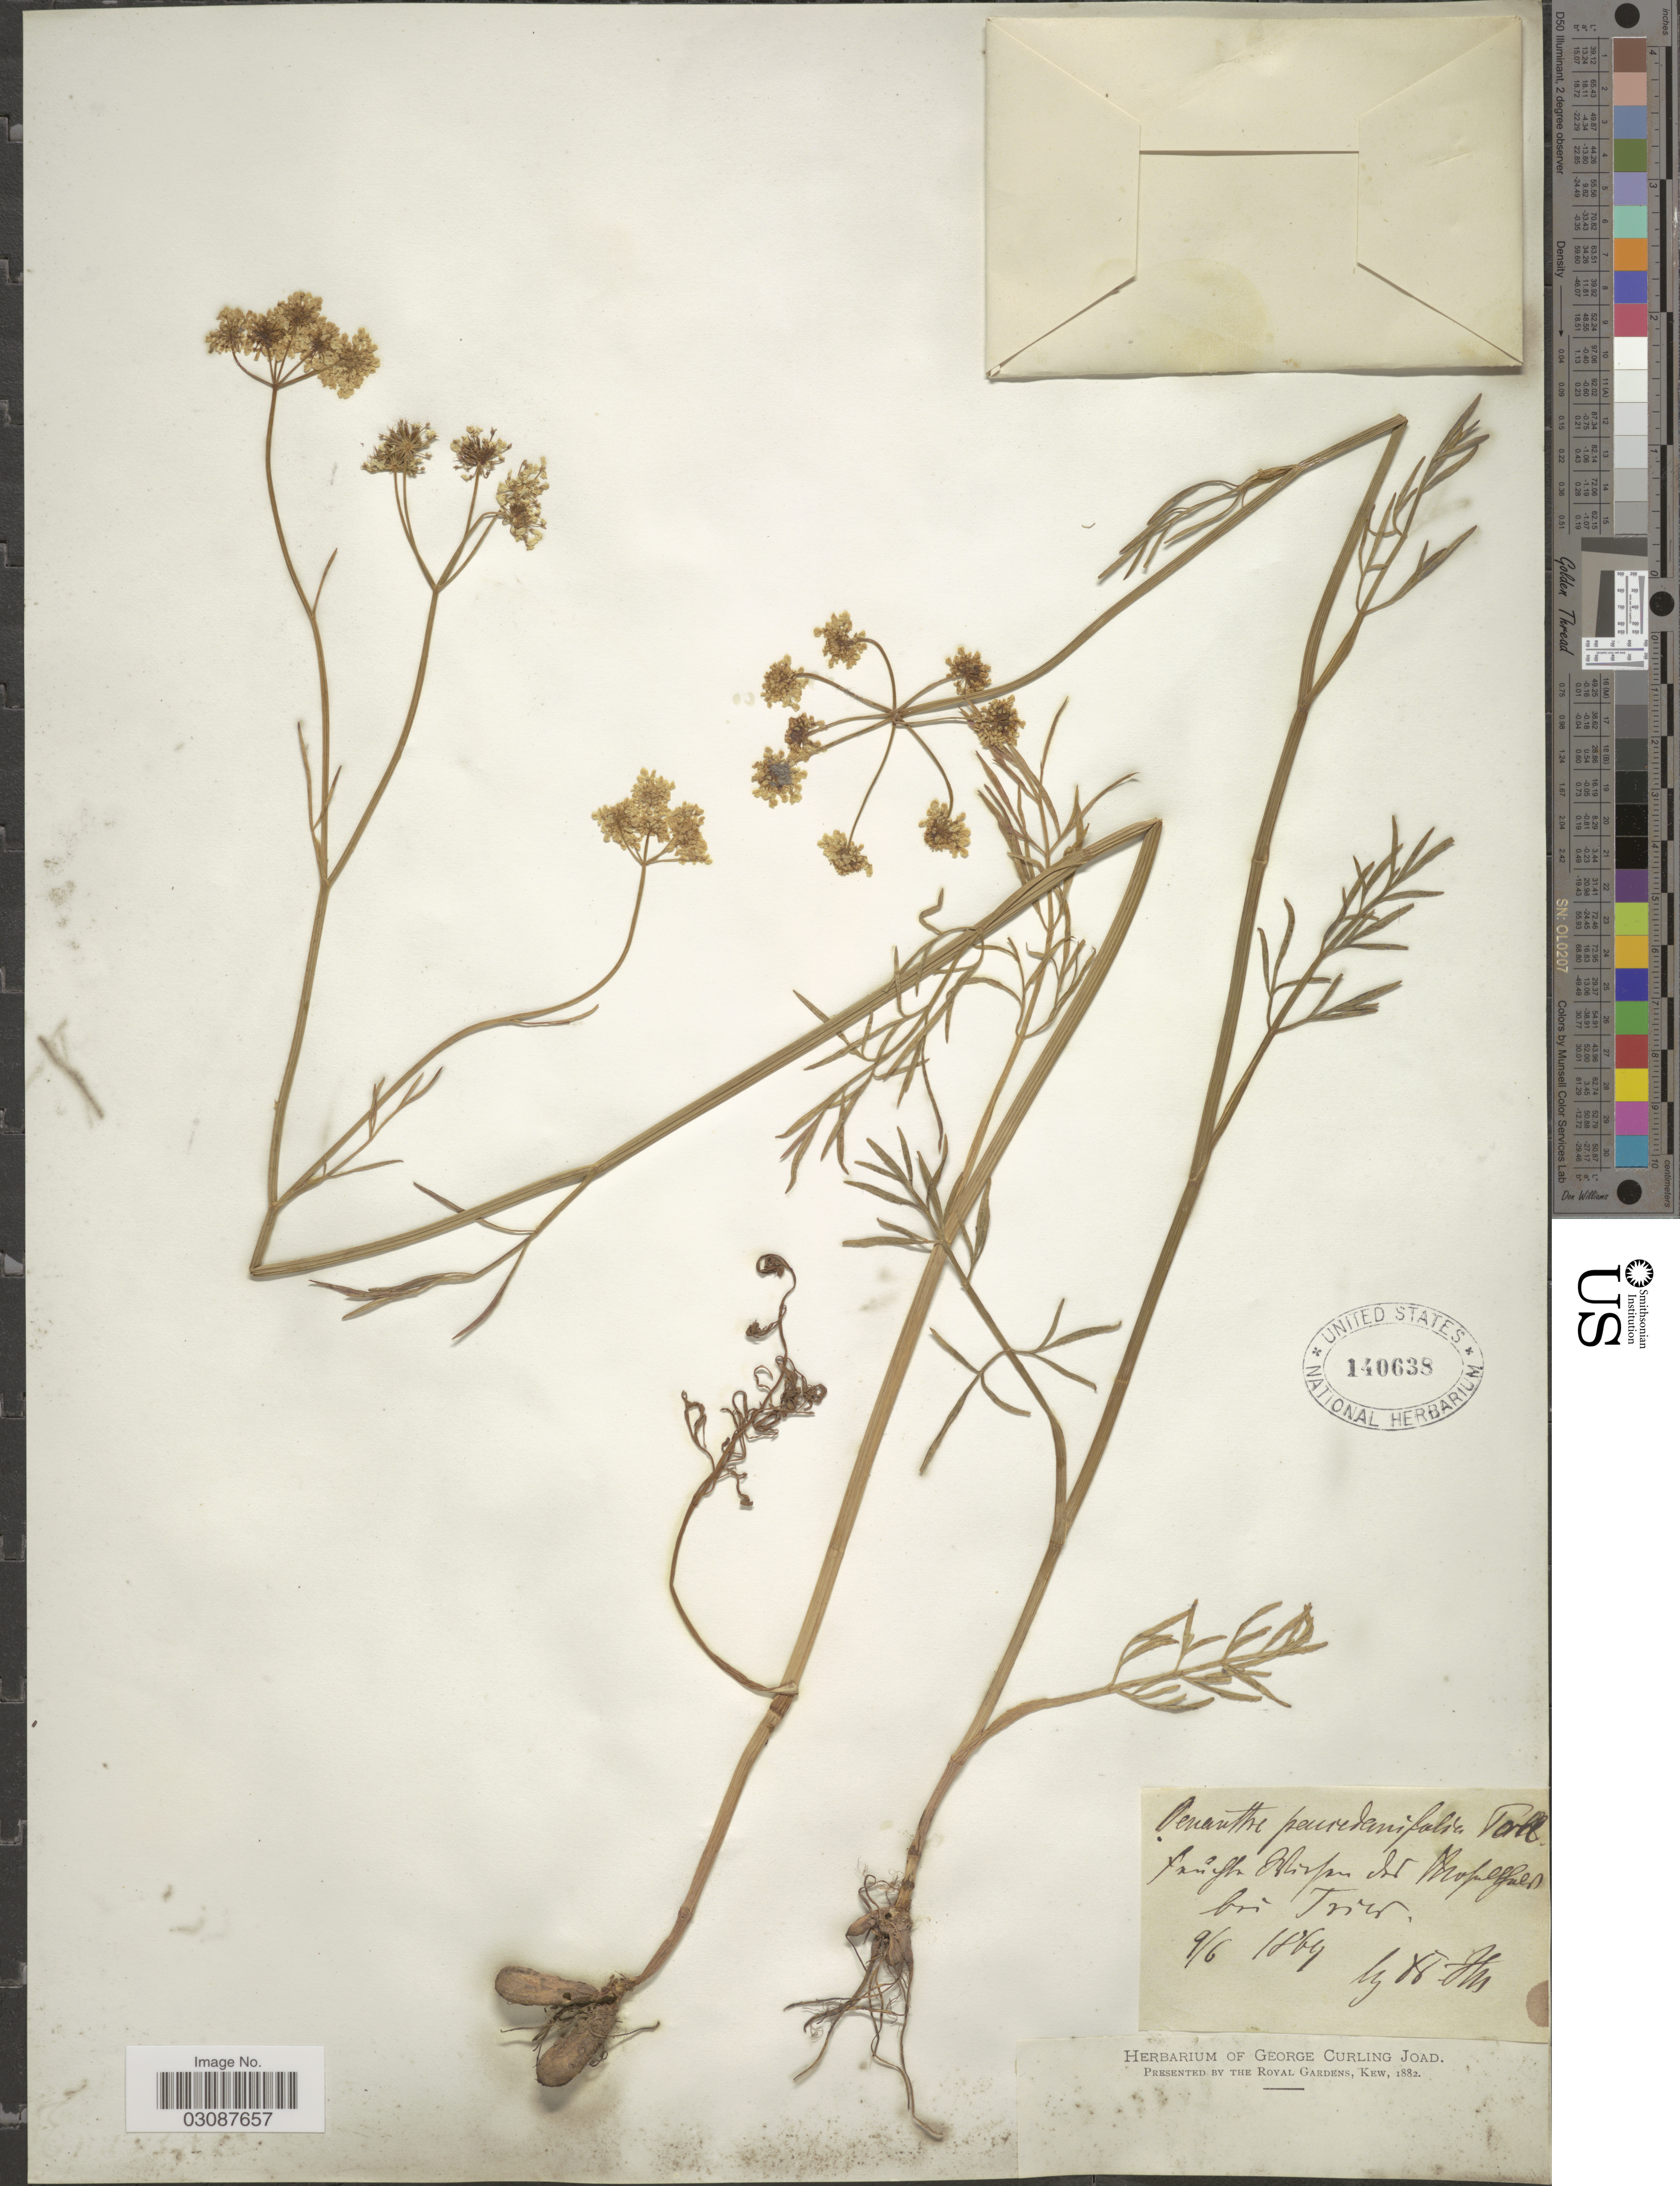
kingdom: Plantae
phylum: Tracheophyta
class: Magnoliopsida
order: Apiales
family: Apiaceae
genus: Oenanthe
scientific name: Oenanthe peucedanifolia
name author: Pollich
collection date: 1864-06-09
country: Germany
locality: Fanifg [interpreted] oblisfan [interpreted] des [interpreted] Mopulfald [interpreted] bei Trier.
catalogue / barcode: US 140638